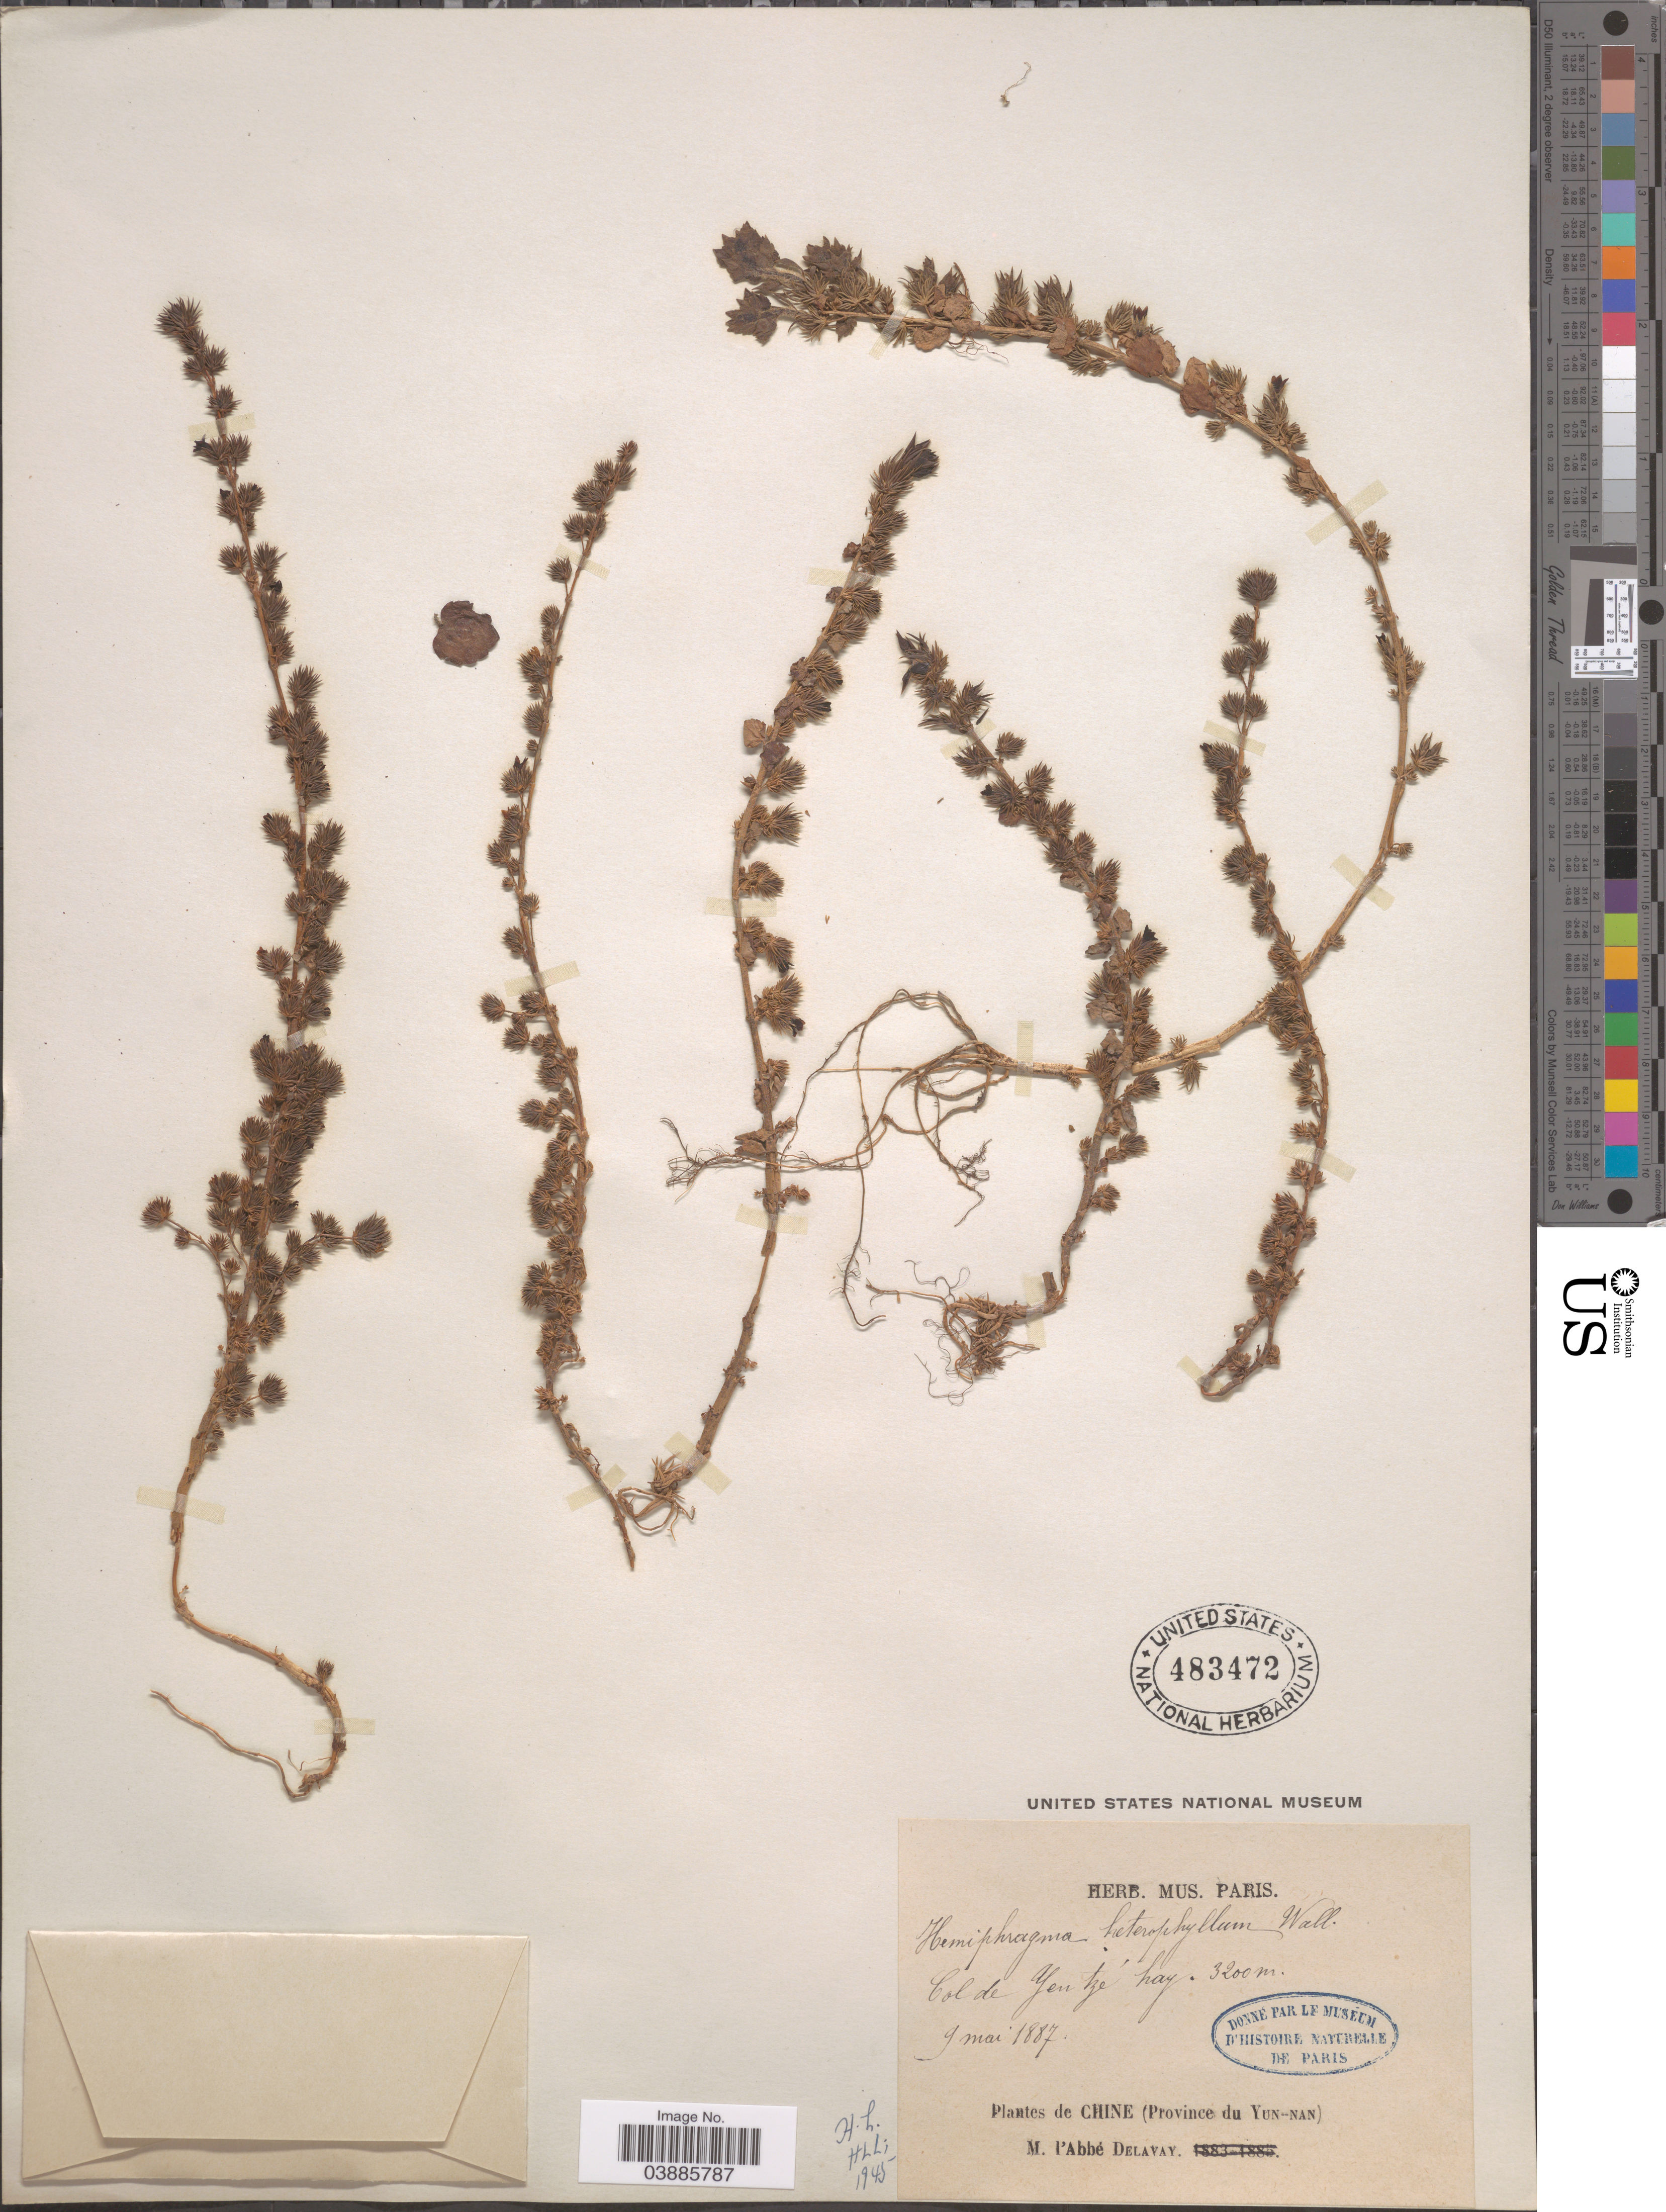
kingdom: Plantae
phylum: Tracheophyta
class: Magnoliopsida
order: Lamiales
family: Plantaginaceae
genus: Hemiphragma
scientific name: Hemiphragma heterophyllum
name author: Wall.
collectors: P. Delavay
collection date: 1887-05-09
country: China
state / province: Yunnan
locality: Col de Yentze hay. Plantes de Chine (Province du Yun-nan).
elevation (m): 3200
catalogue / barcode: US 483472